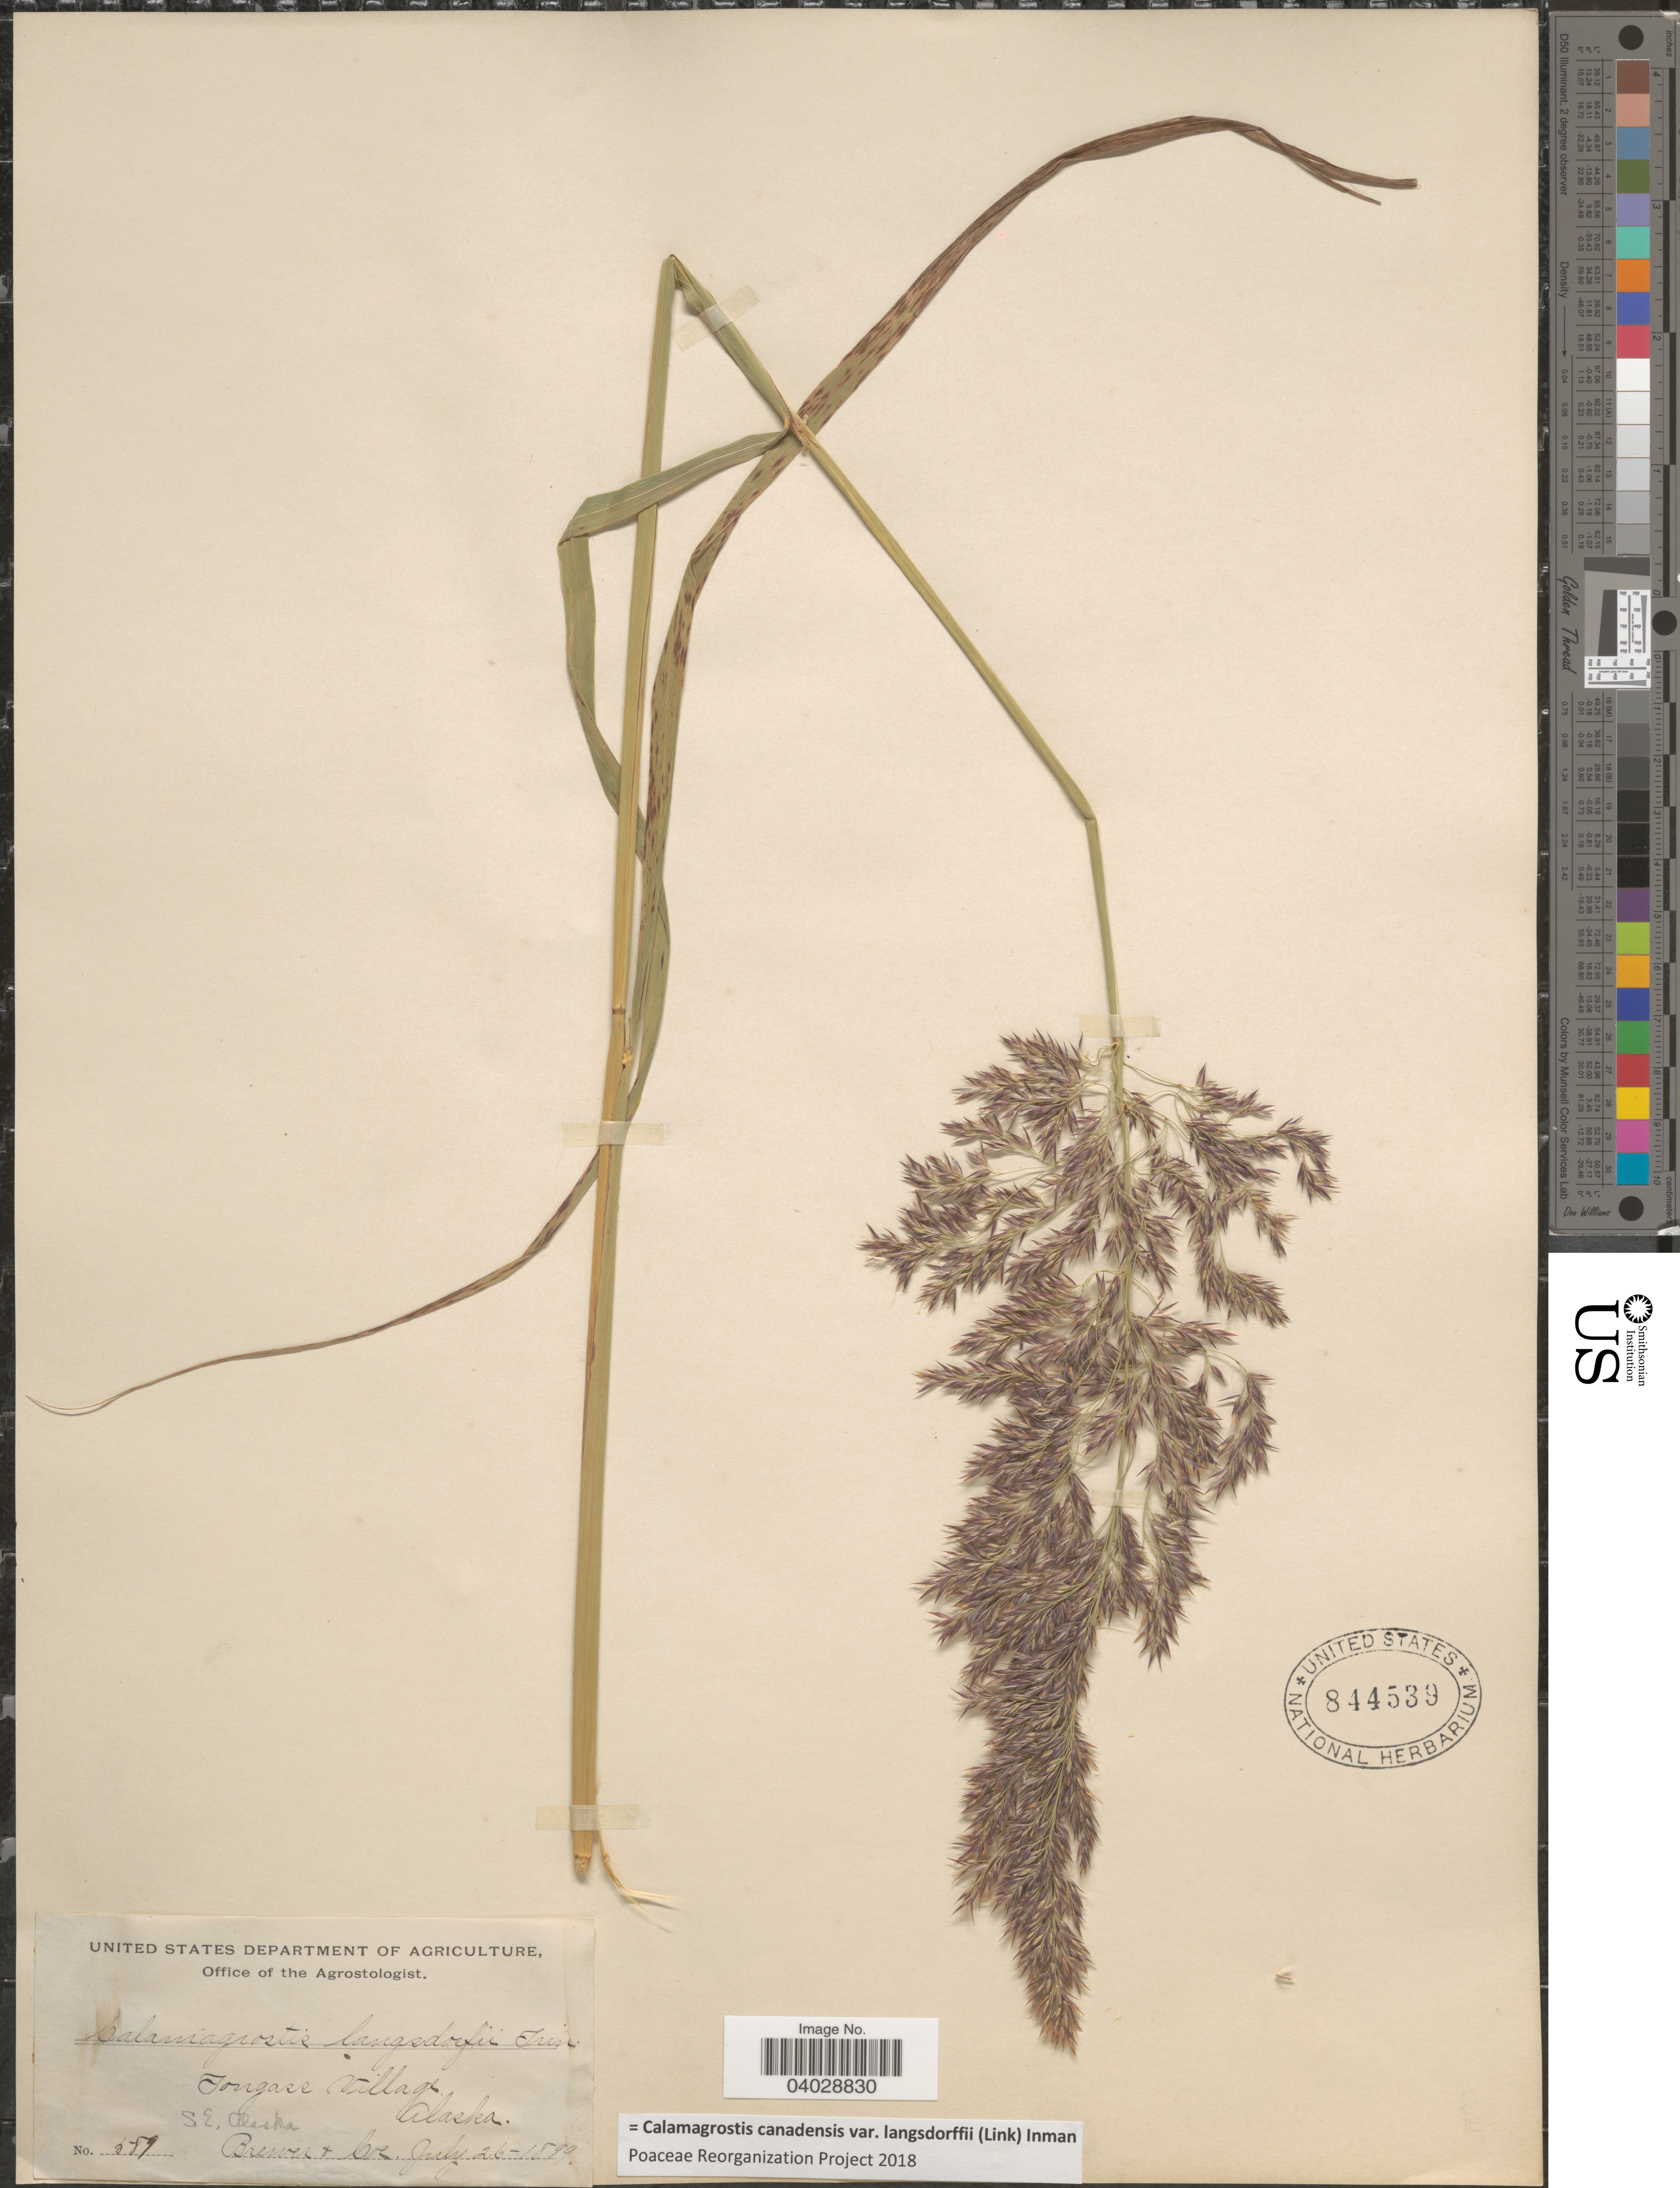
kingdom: Plantae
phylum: Tracheophyta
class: Liliopsida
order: Poales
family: Poaceae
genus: Calamagrostis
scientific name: Calamagrostis canadensis var. langsdorffii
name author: (Link) Inman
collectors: -. Brewer & Coe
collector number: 589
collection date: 1899-07-26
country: United States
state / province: Alaska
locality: Tongass Village. S.E. Alaska.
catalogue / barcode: US 844539